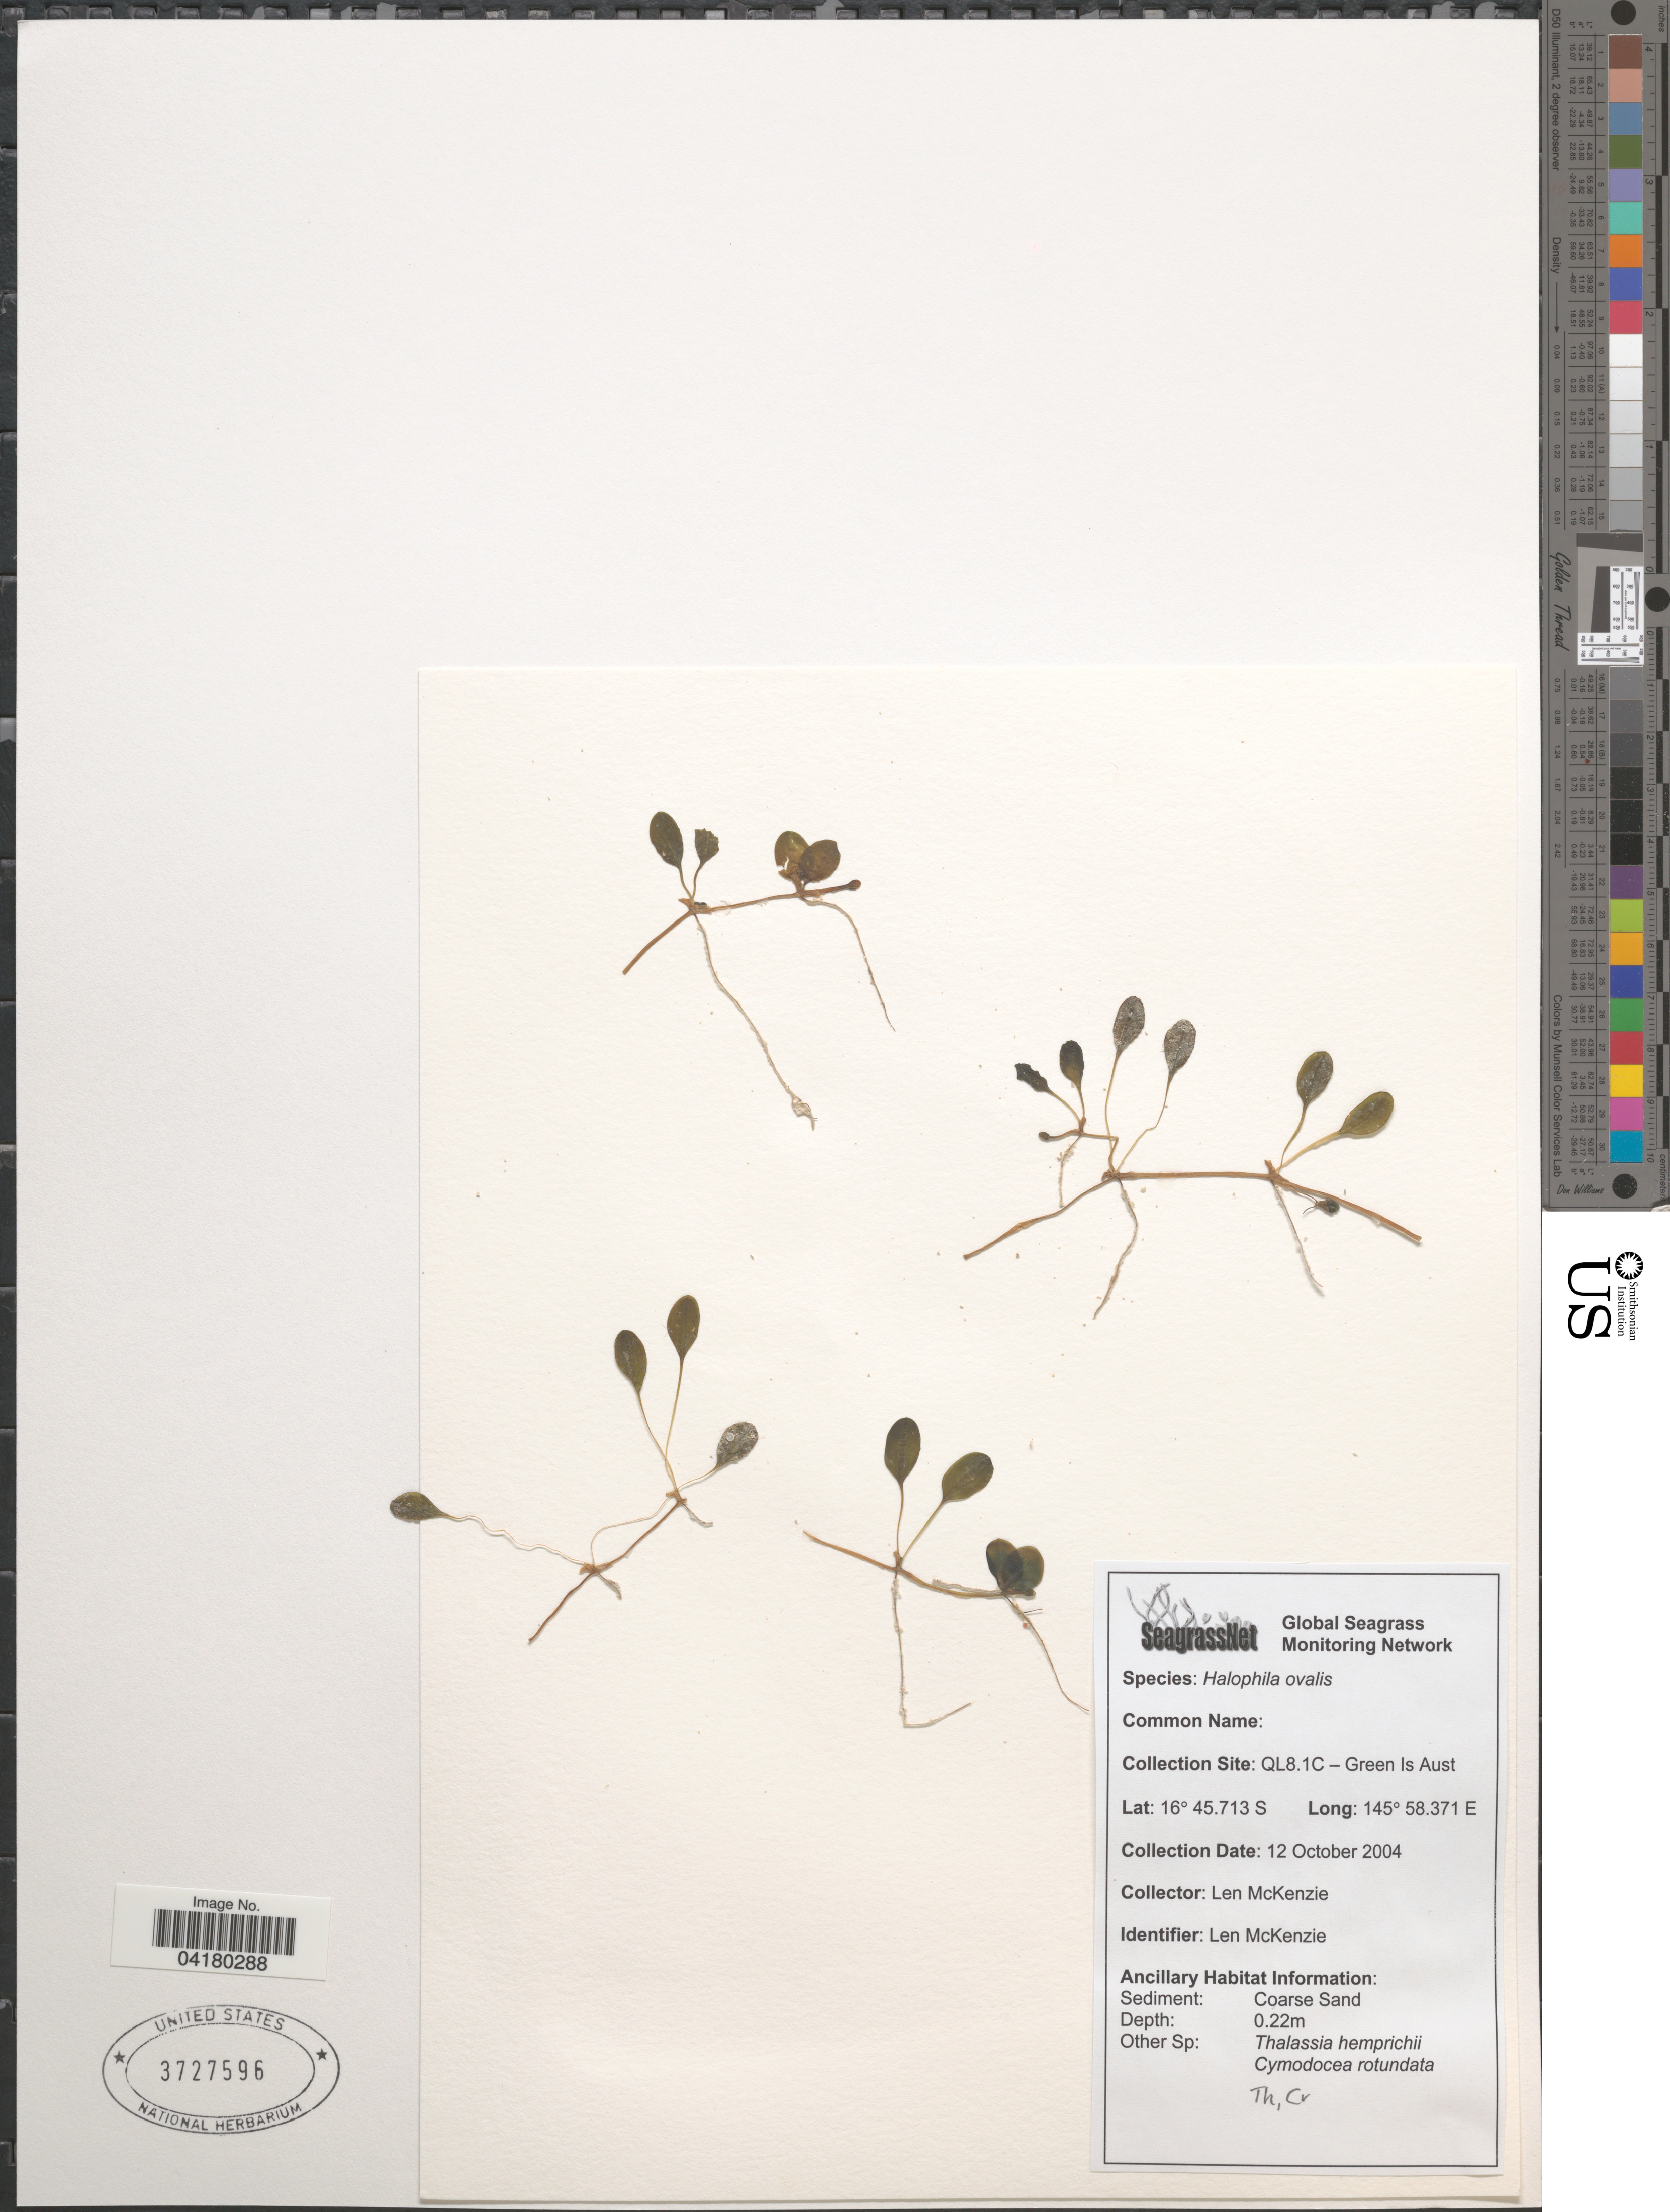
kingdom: Plantae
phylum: Tracheophyta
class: Liliopsida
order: Alismatales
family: Hydrocharitaceae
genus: Halophila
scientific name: Halophila ovalis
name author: (R. Br.) Hook. f.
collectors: L. McKenzie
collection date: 2004-10-12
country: Australia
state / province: Queensland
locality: QL8.1C - Green Is.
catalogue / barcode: US 3727596